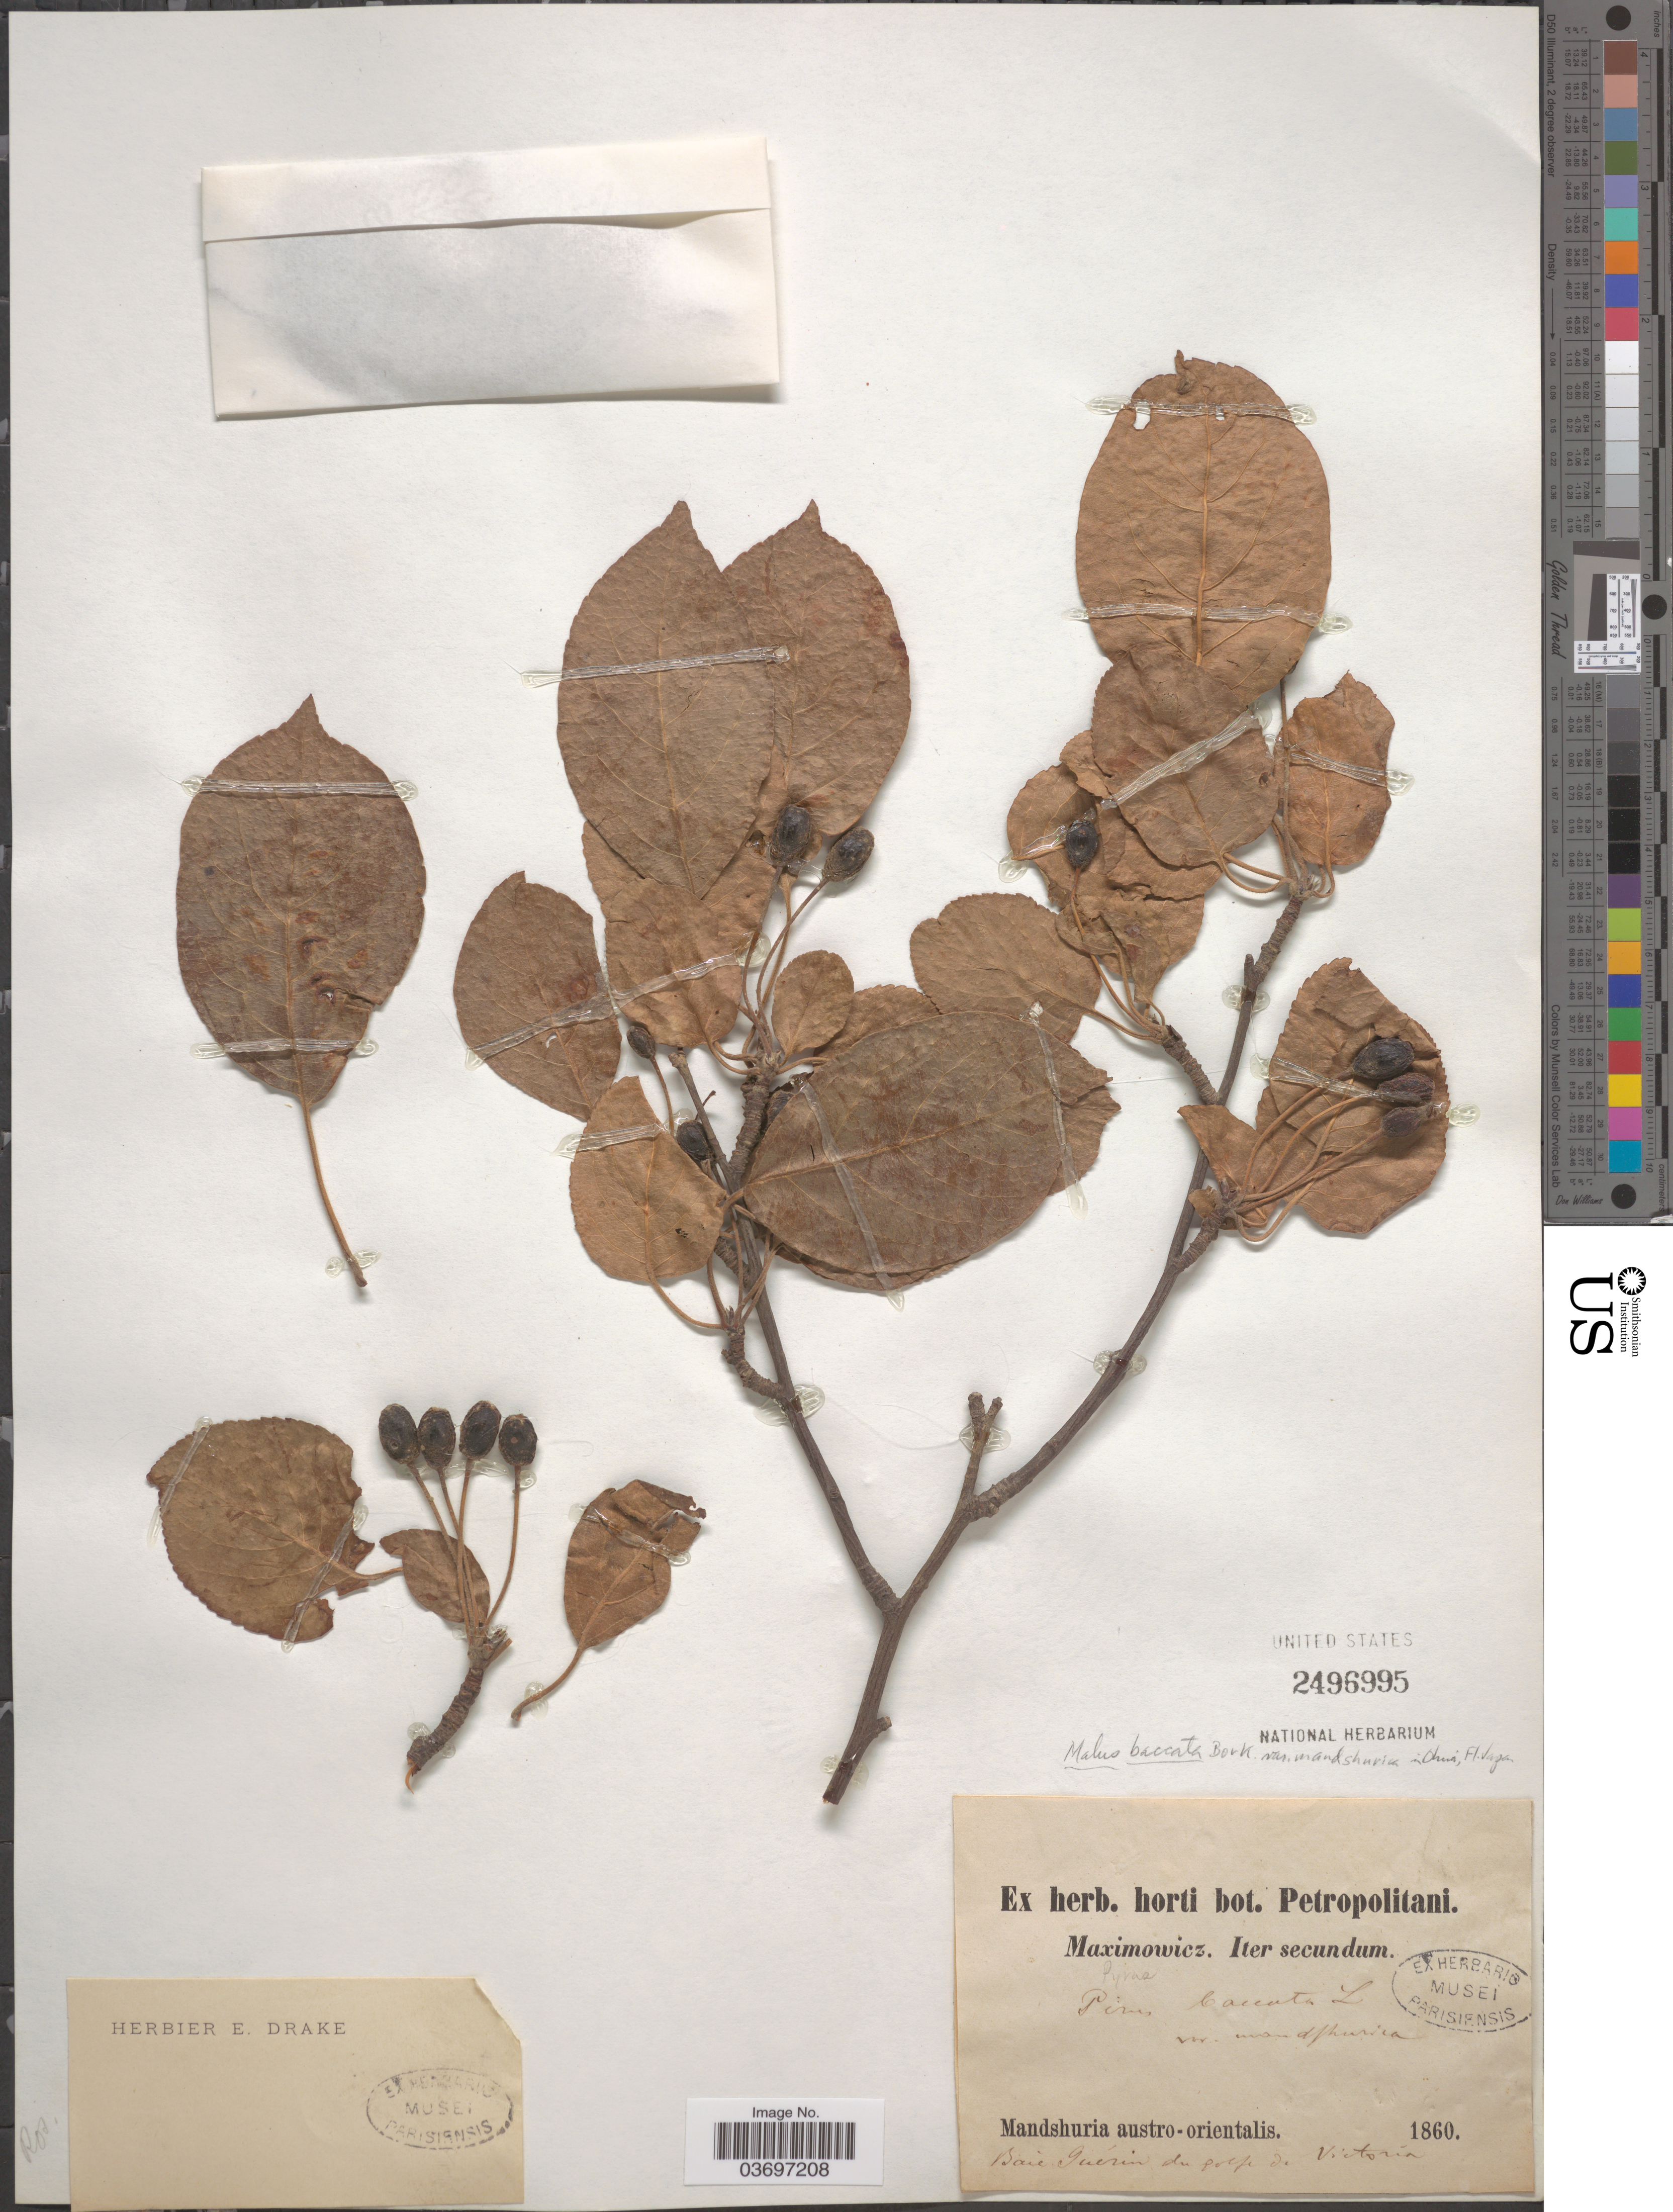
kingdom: Plantae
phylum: Tracheophyta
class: Magnoliopsida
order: Rosales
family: Rosaceae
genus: Malus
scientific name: Malus baccata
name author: (L.) Borkh.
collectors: Maximowicz, --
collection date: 1860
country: China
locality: Mandshuria austro-orientalis. Baie Guérin du porte de Victoria. [interpreted]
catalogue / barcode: US 2496995